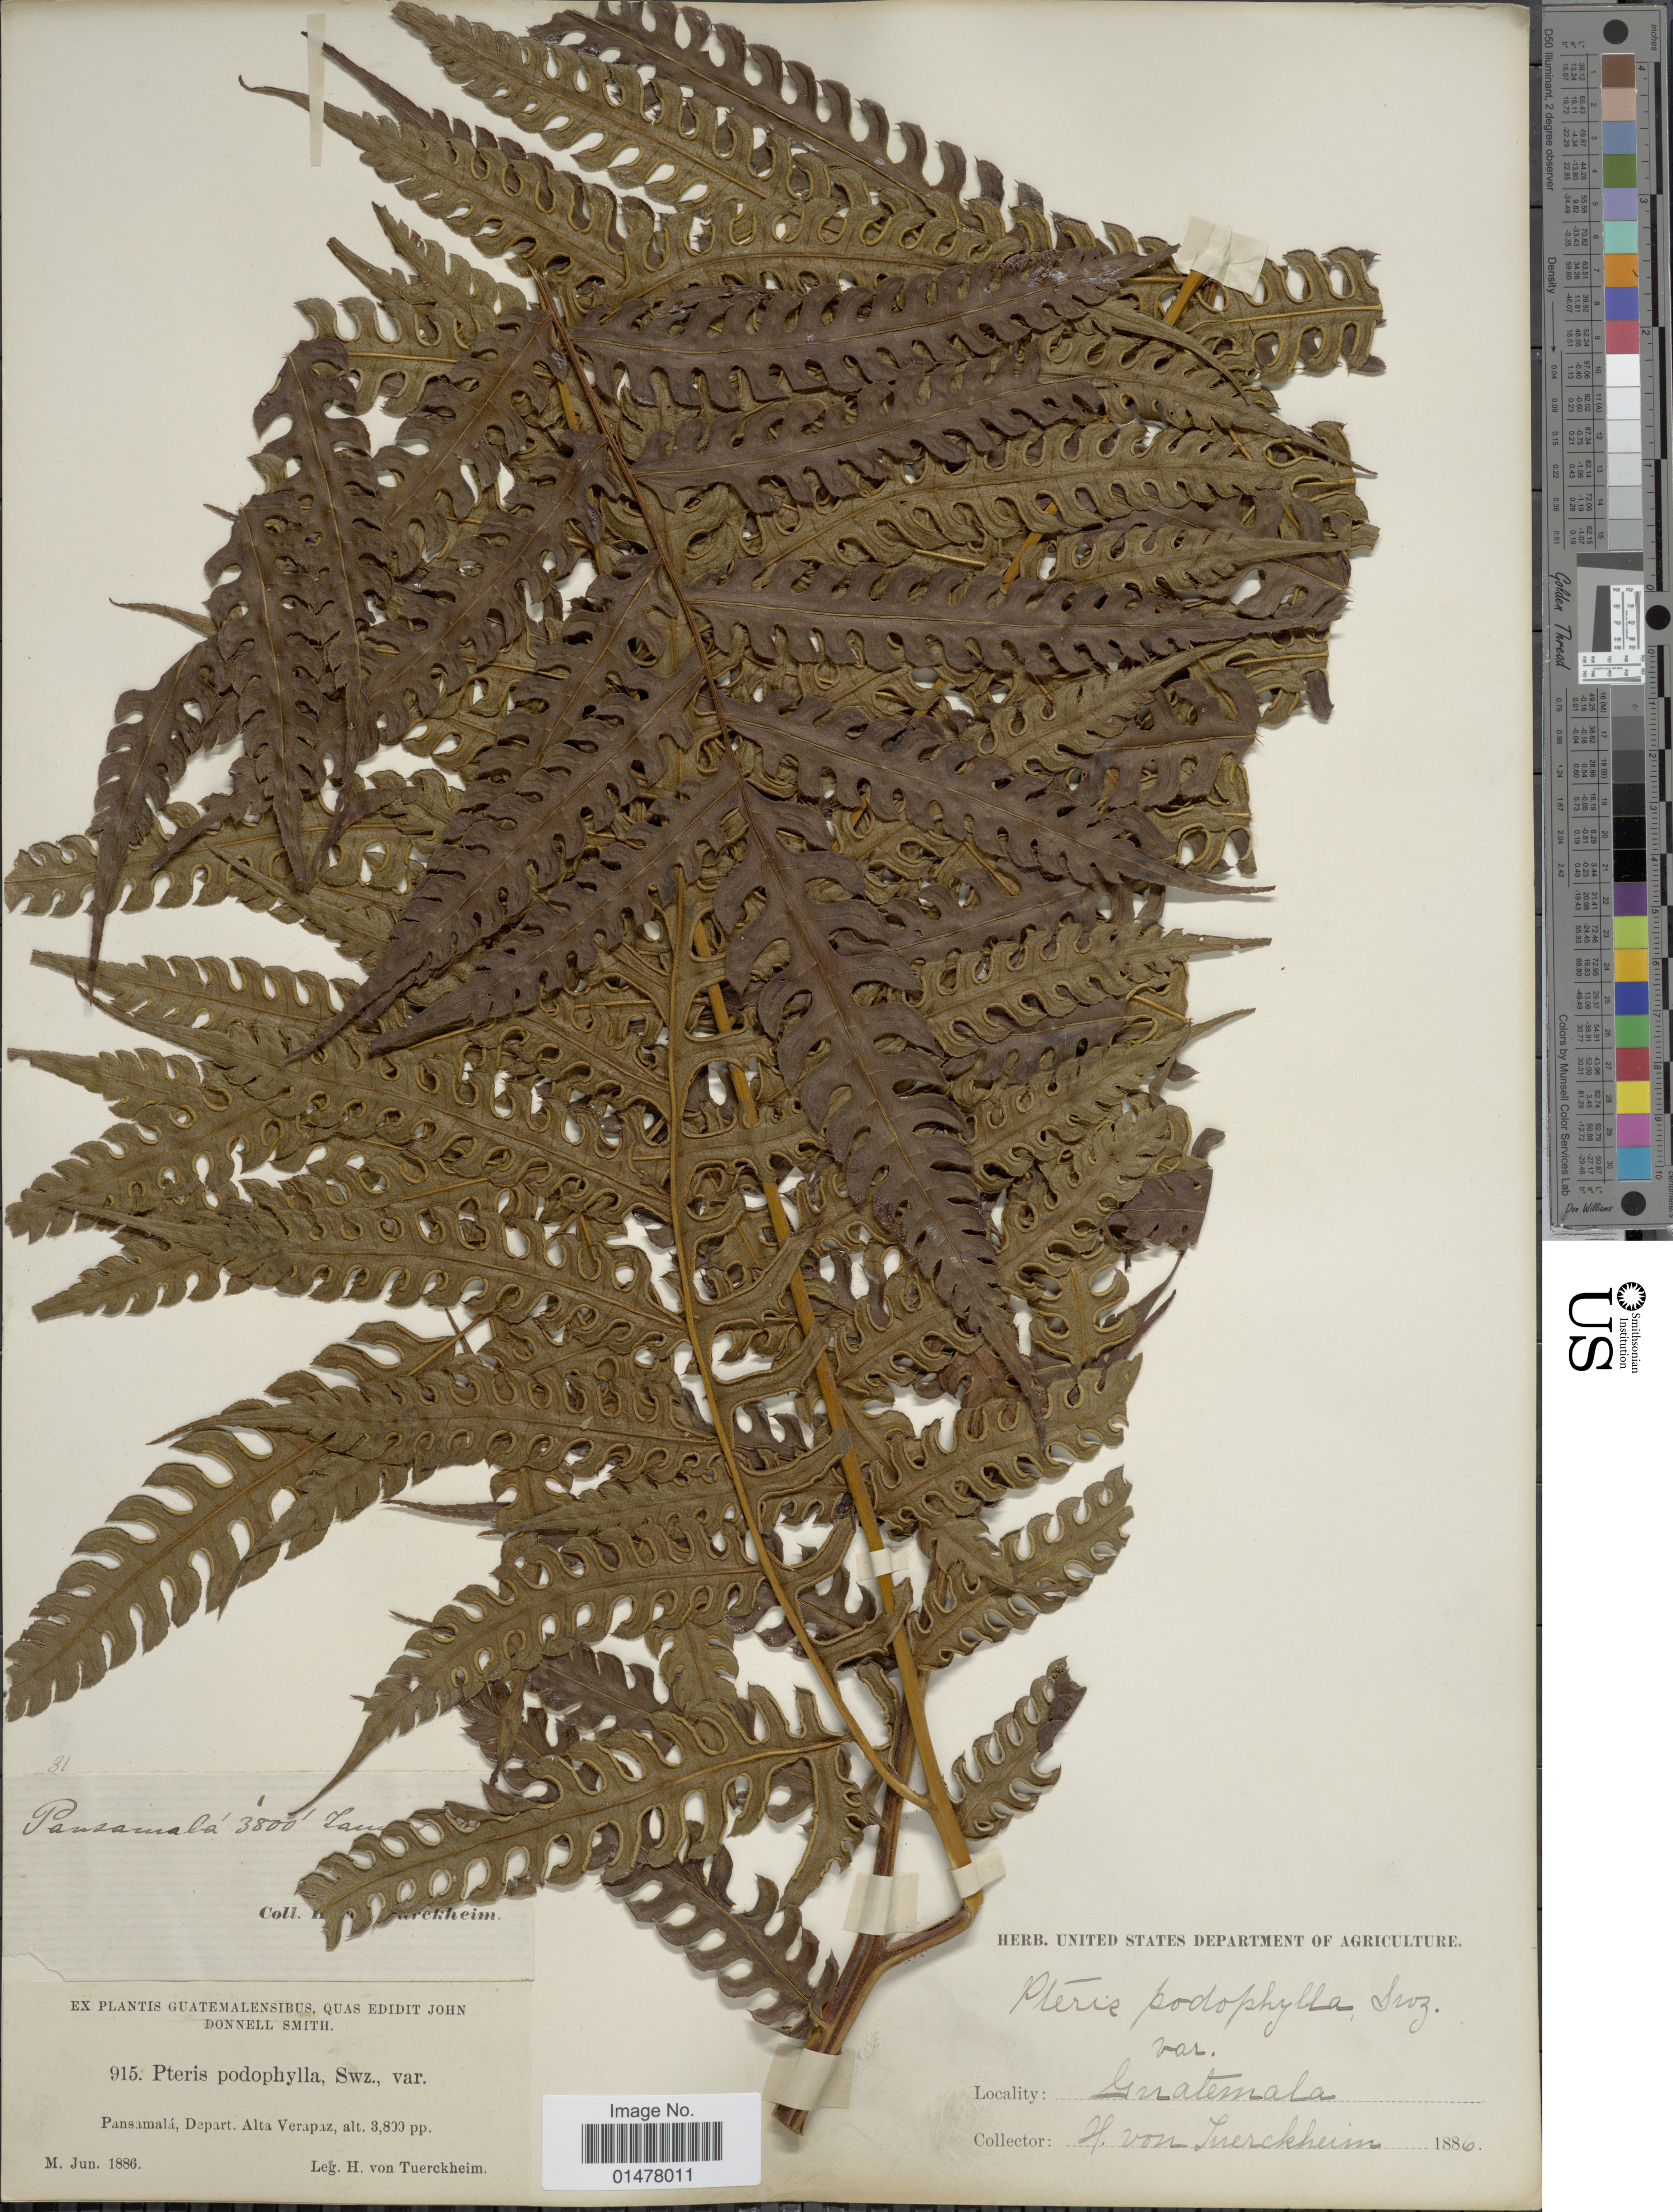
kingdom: Plantae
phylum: Tracheophyta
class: Polypodiopsida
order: Polypodiales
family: Pteridaceae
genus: Pteris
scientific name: Pteris podophylla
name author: Sw.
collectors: H. von Tuerckheim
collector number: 915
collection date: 1886-06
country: Guatemala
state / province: Alta Verapaz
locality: Pansamalá, depart. Alta Verapaz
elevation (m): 1158